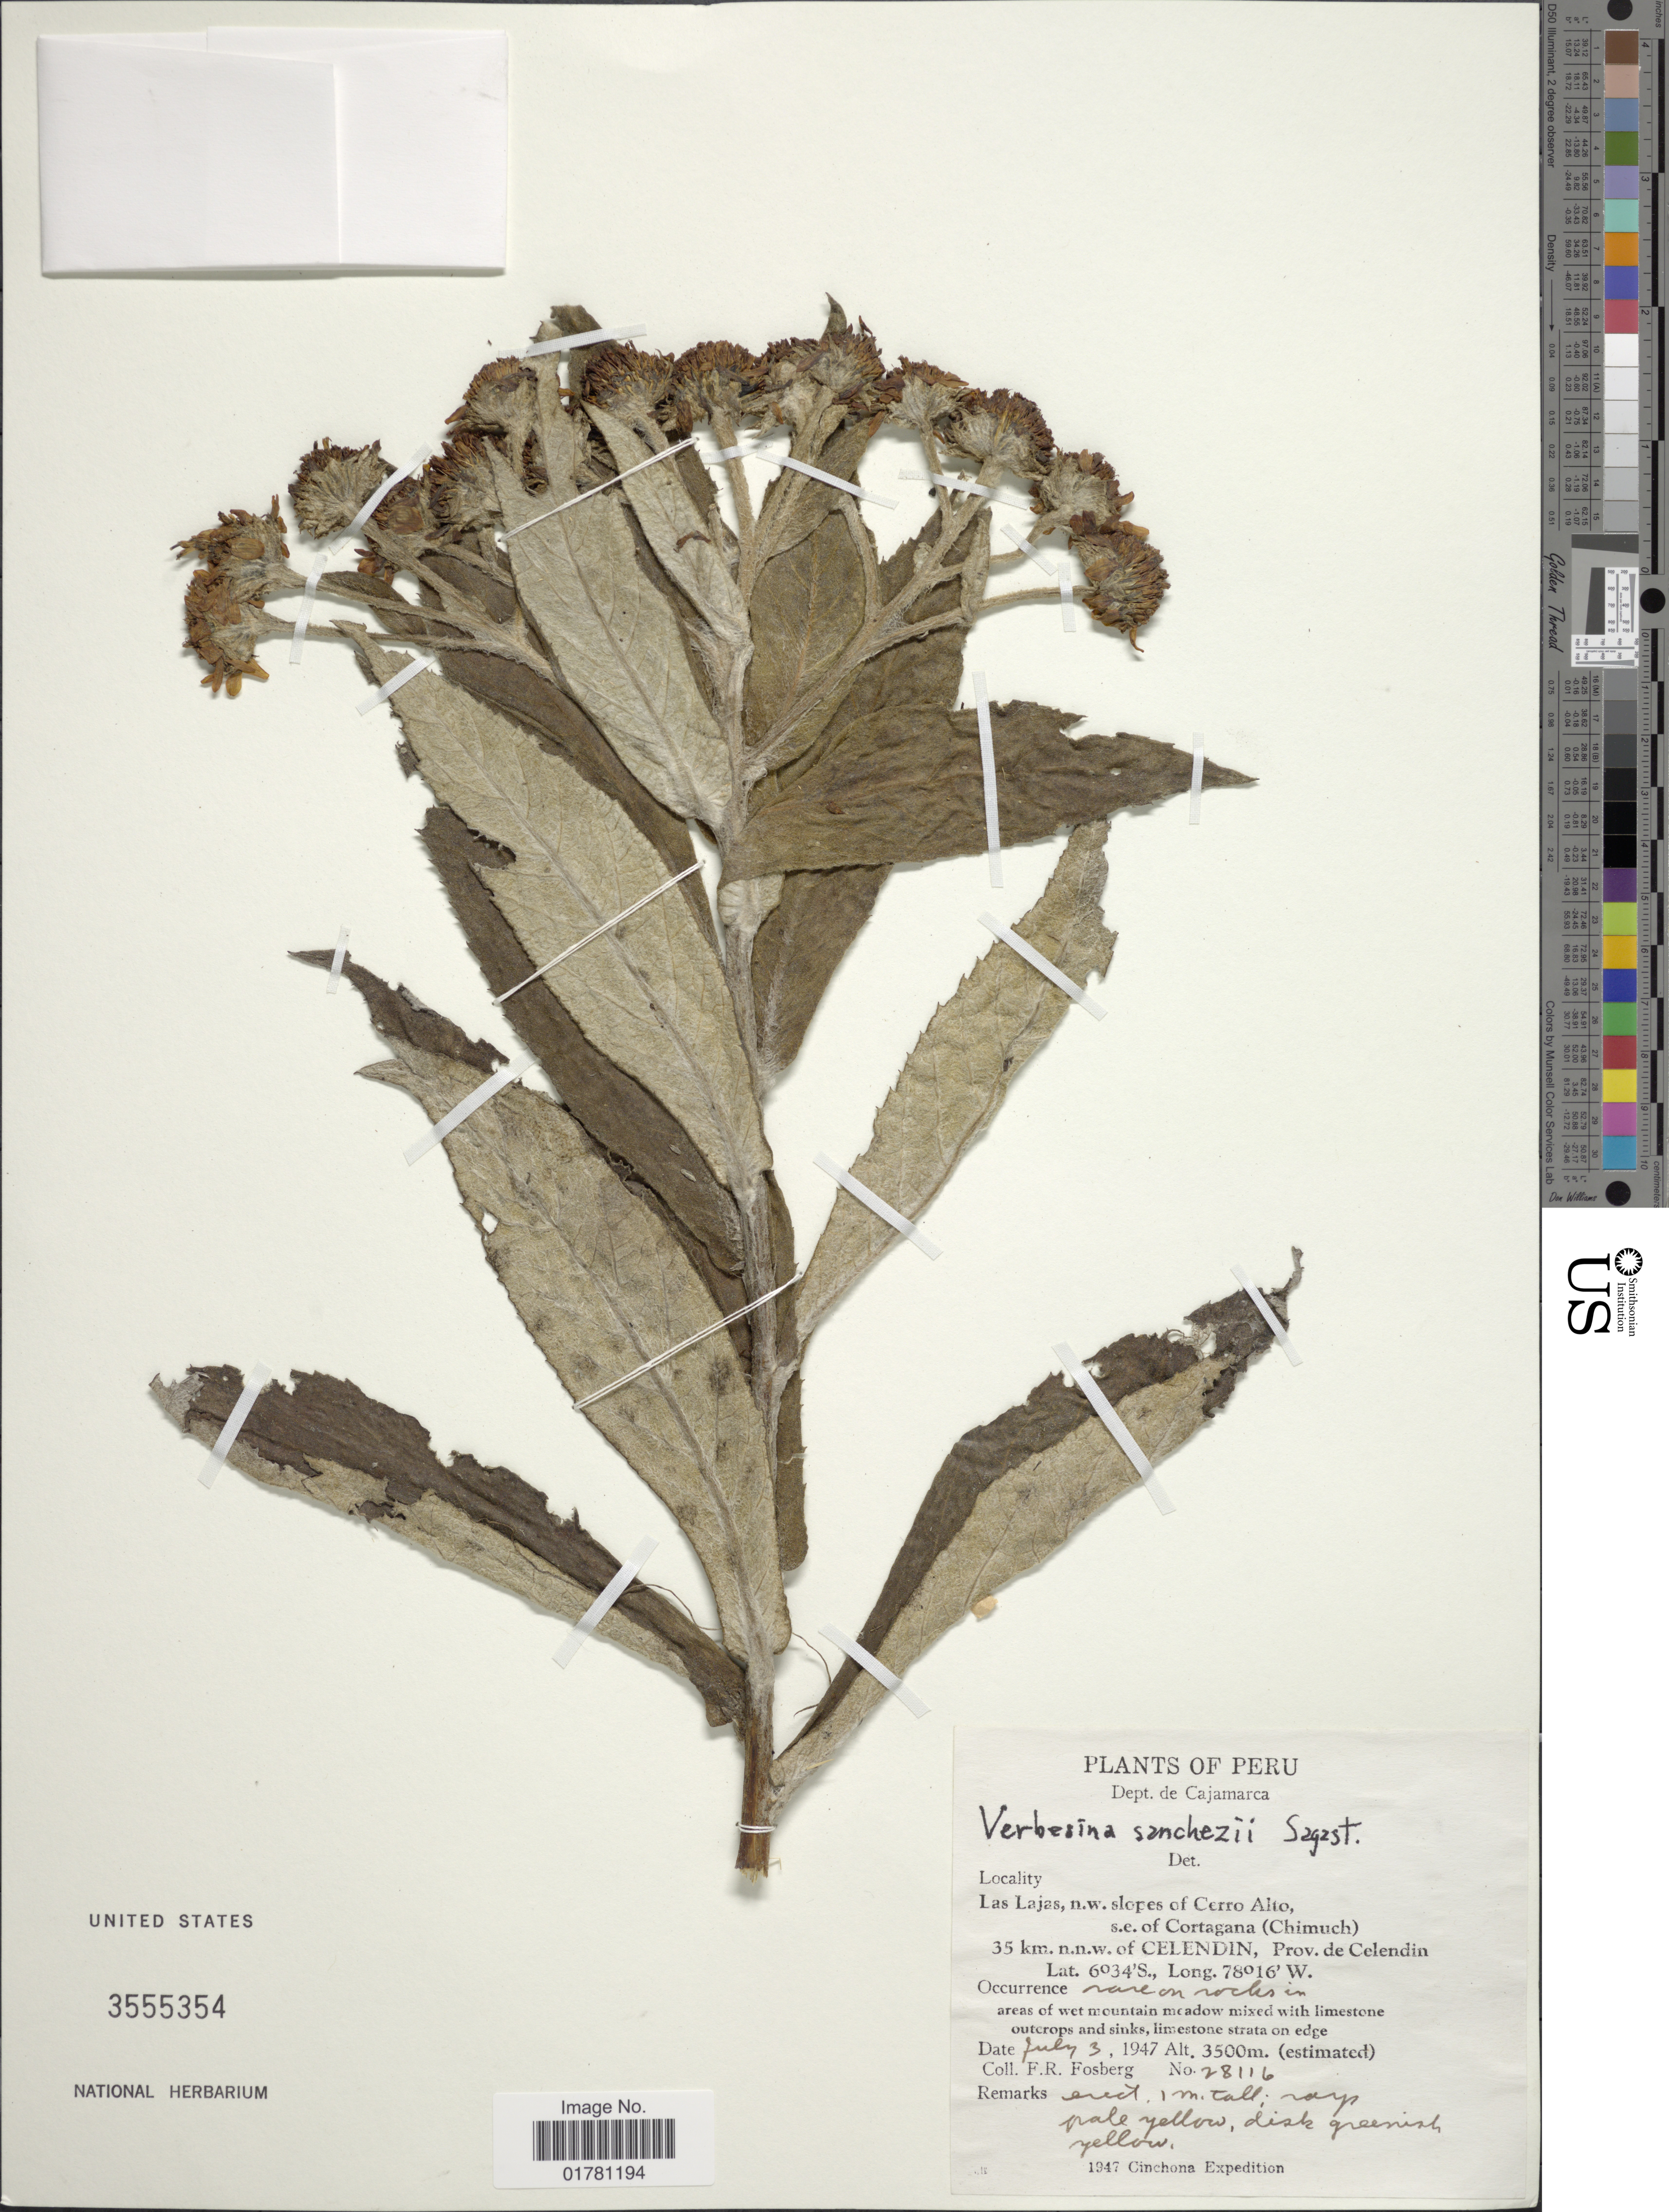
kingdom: Plantae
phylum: Tracheophyta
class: Magnoliopsida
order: Asterales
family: Asteraceae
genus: Verbesina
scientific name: Verbesina sanchezii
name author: Sagást.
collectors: F. R. Fosberg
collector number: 28116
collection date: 1947-07-03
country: Peru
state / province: Cajamarca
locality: Dept Cajamarca, las Lajas, n.w. slopes of Cerro Alto, s.e. of Cortagana (Chumuch) 35 km n.n.w. of Celendin, Prov Celendin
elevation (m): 3500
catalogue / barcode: US 3555354